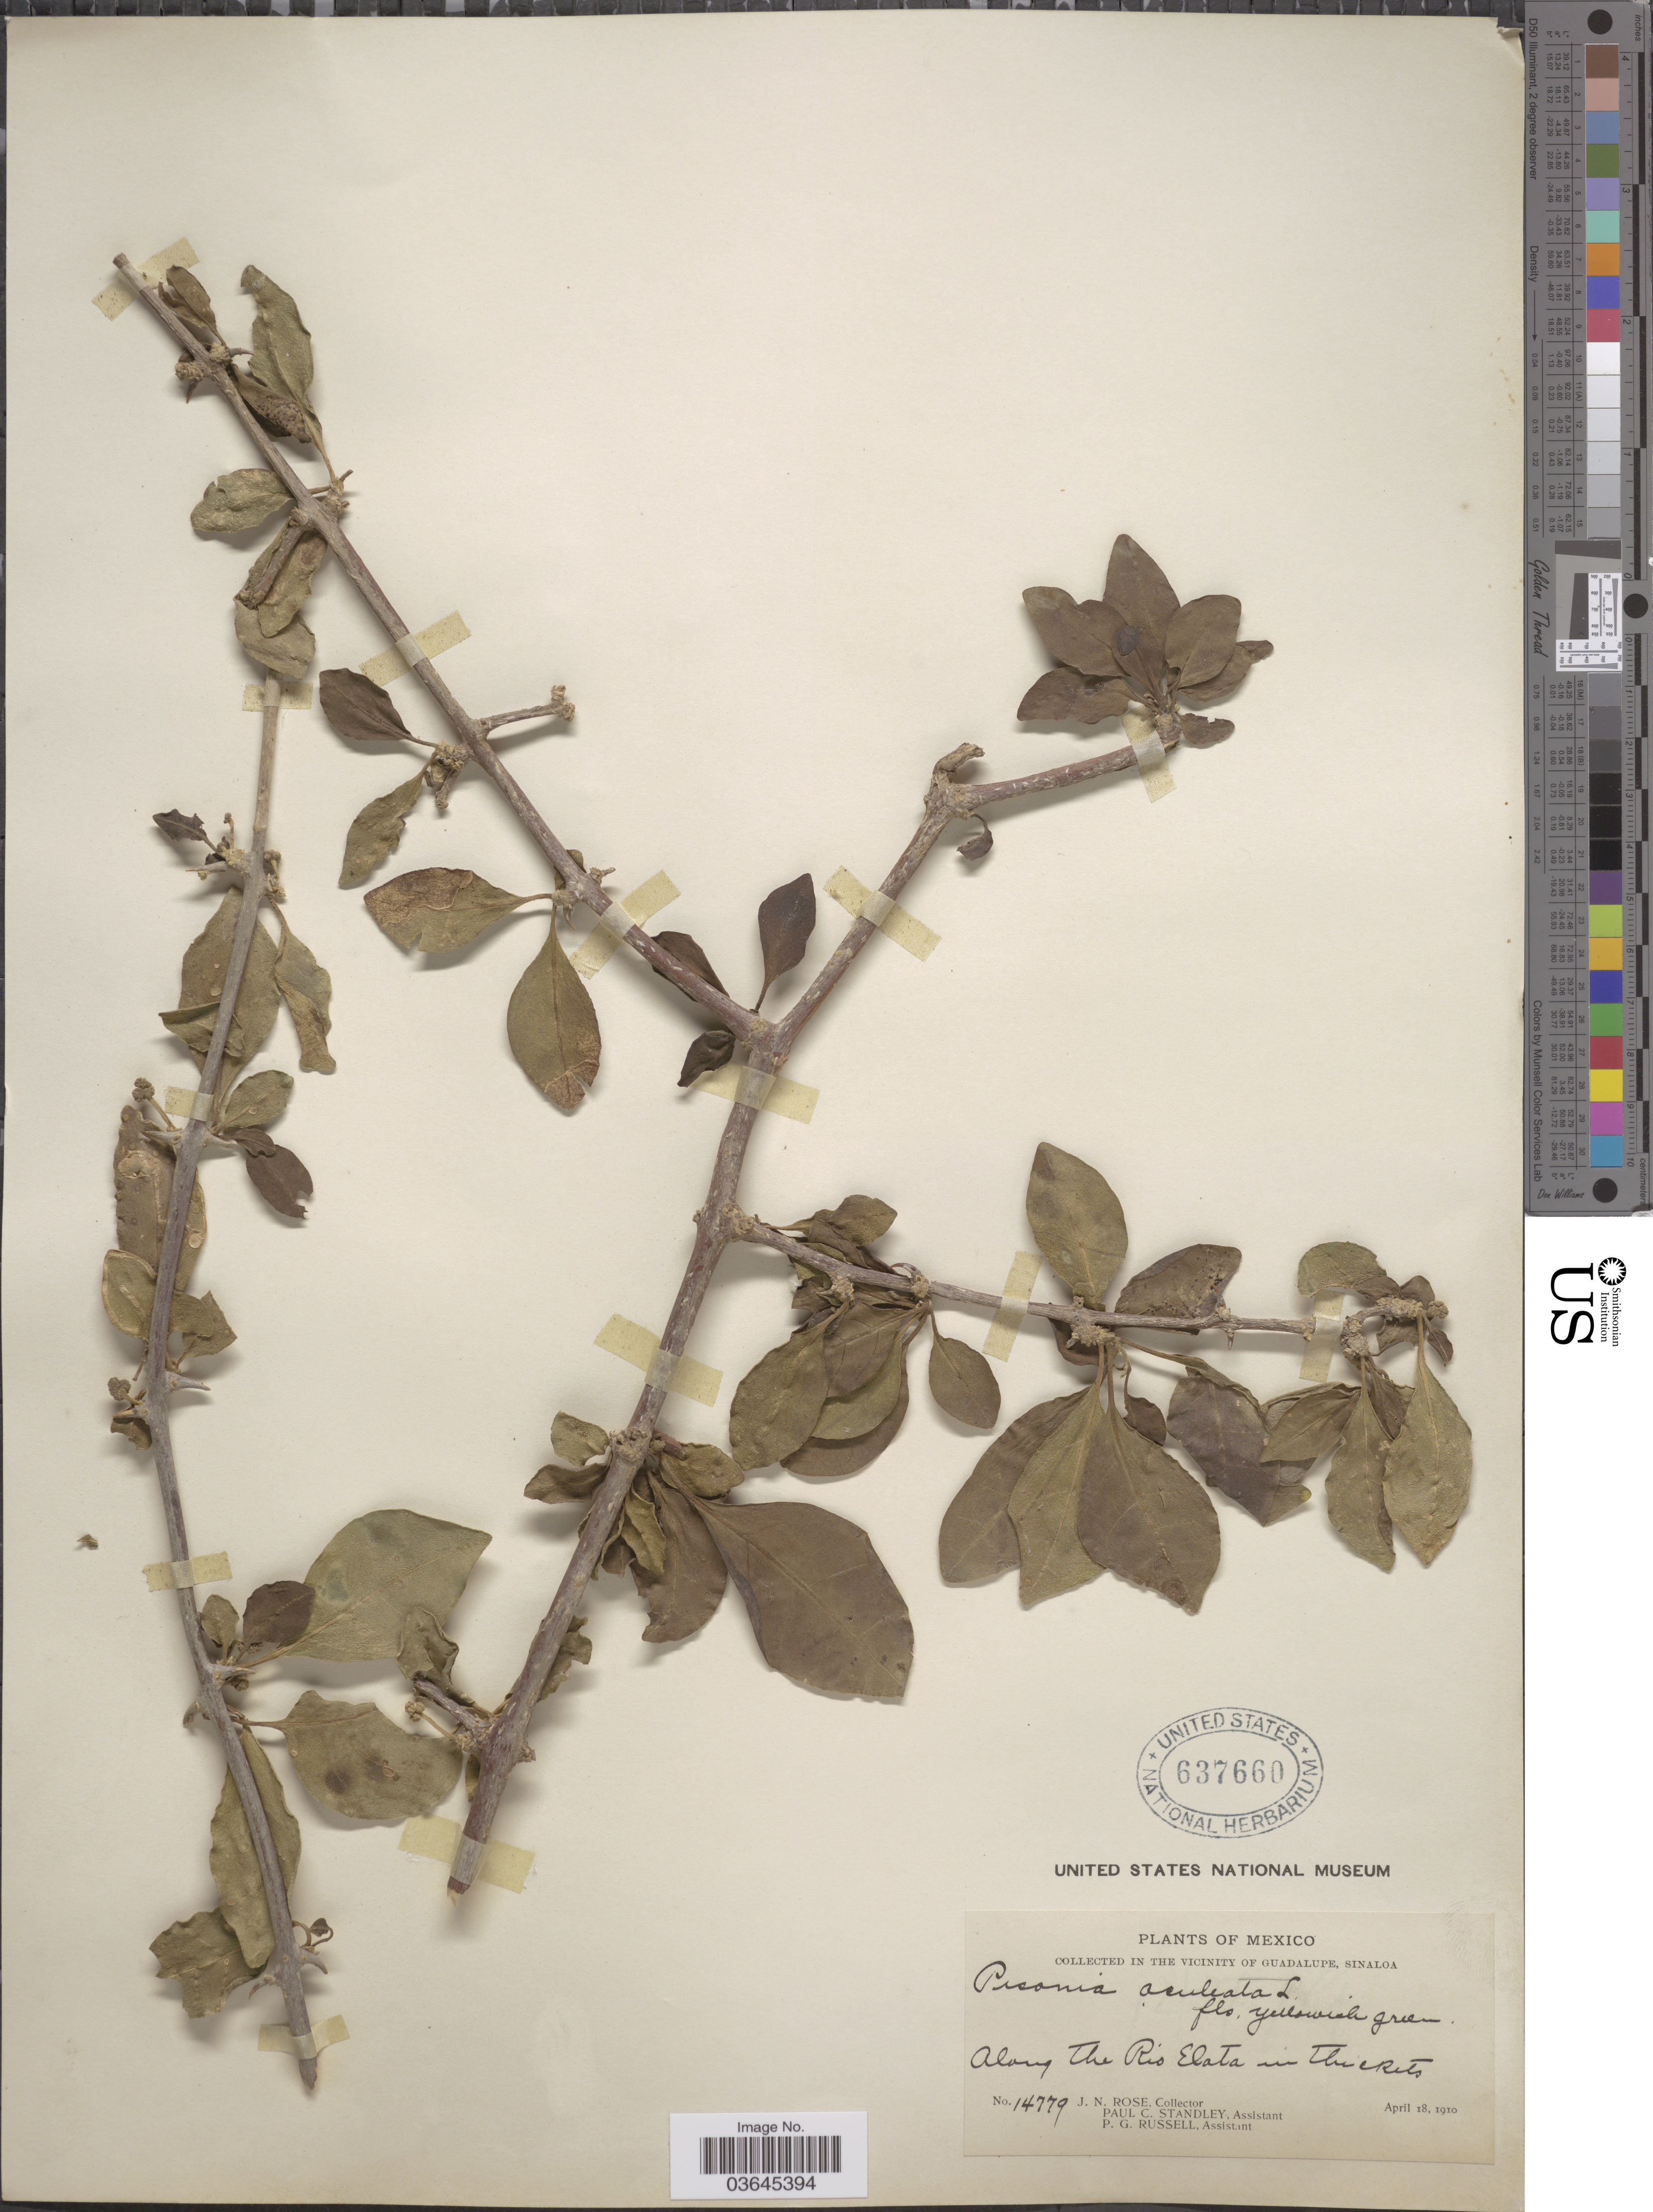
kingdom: Plantae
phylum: Tracheophyta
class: Magnoliopsida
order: Caryophyllales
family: Nyctaginaceae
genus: Pisonia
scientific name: Pisonia aculeata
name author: L.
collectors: J. N. Rose, P. C. Standley & P. G. Russell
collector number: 14779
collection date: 1910-04-18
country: Mexico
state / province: Sinaloa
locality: In the vicinity of Guadalupe. Along the Rio Elata.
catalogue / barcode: US 637660